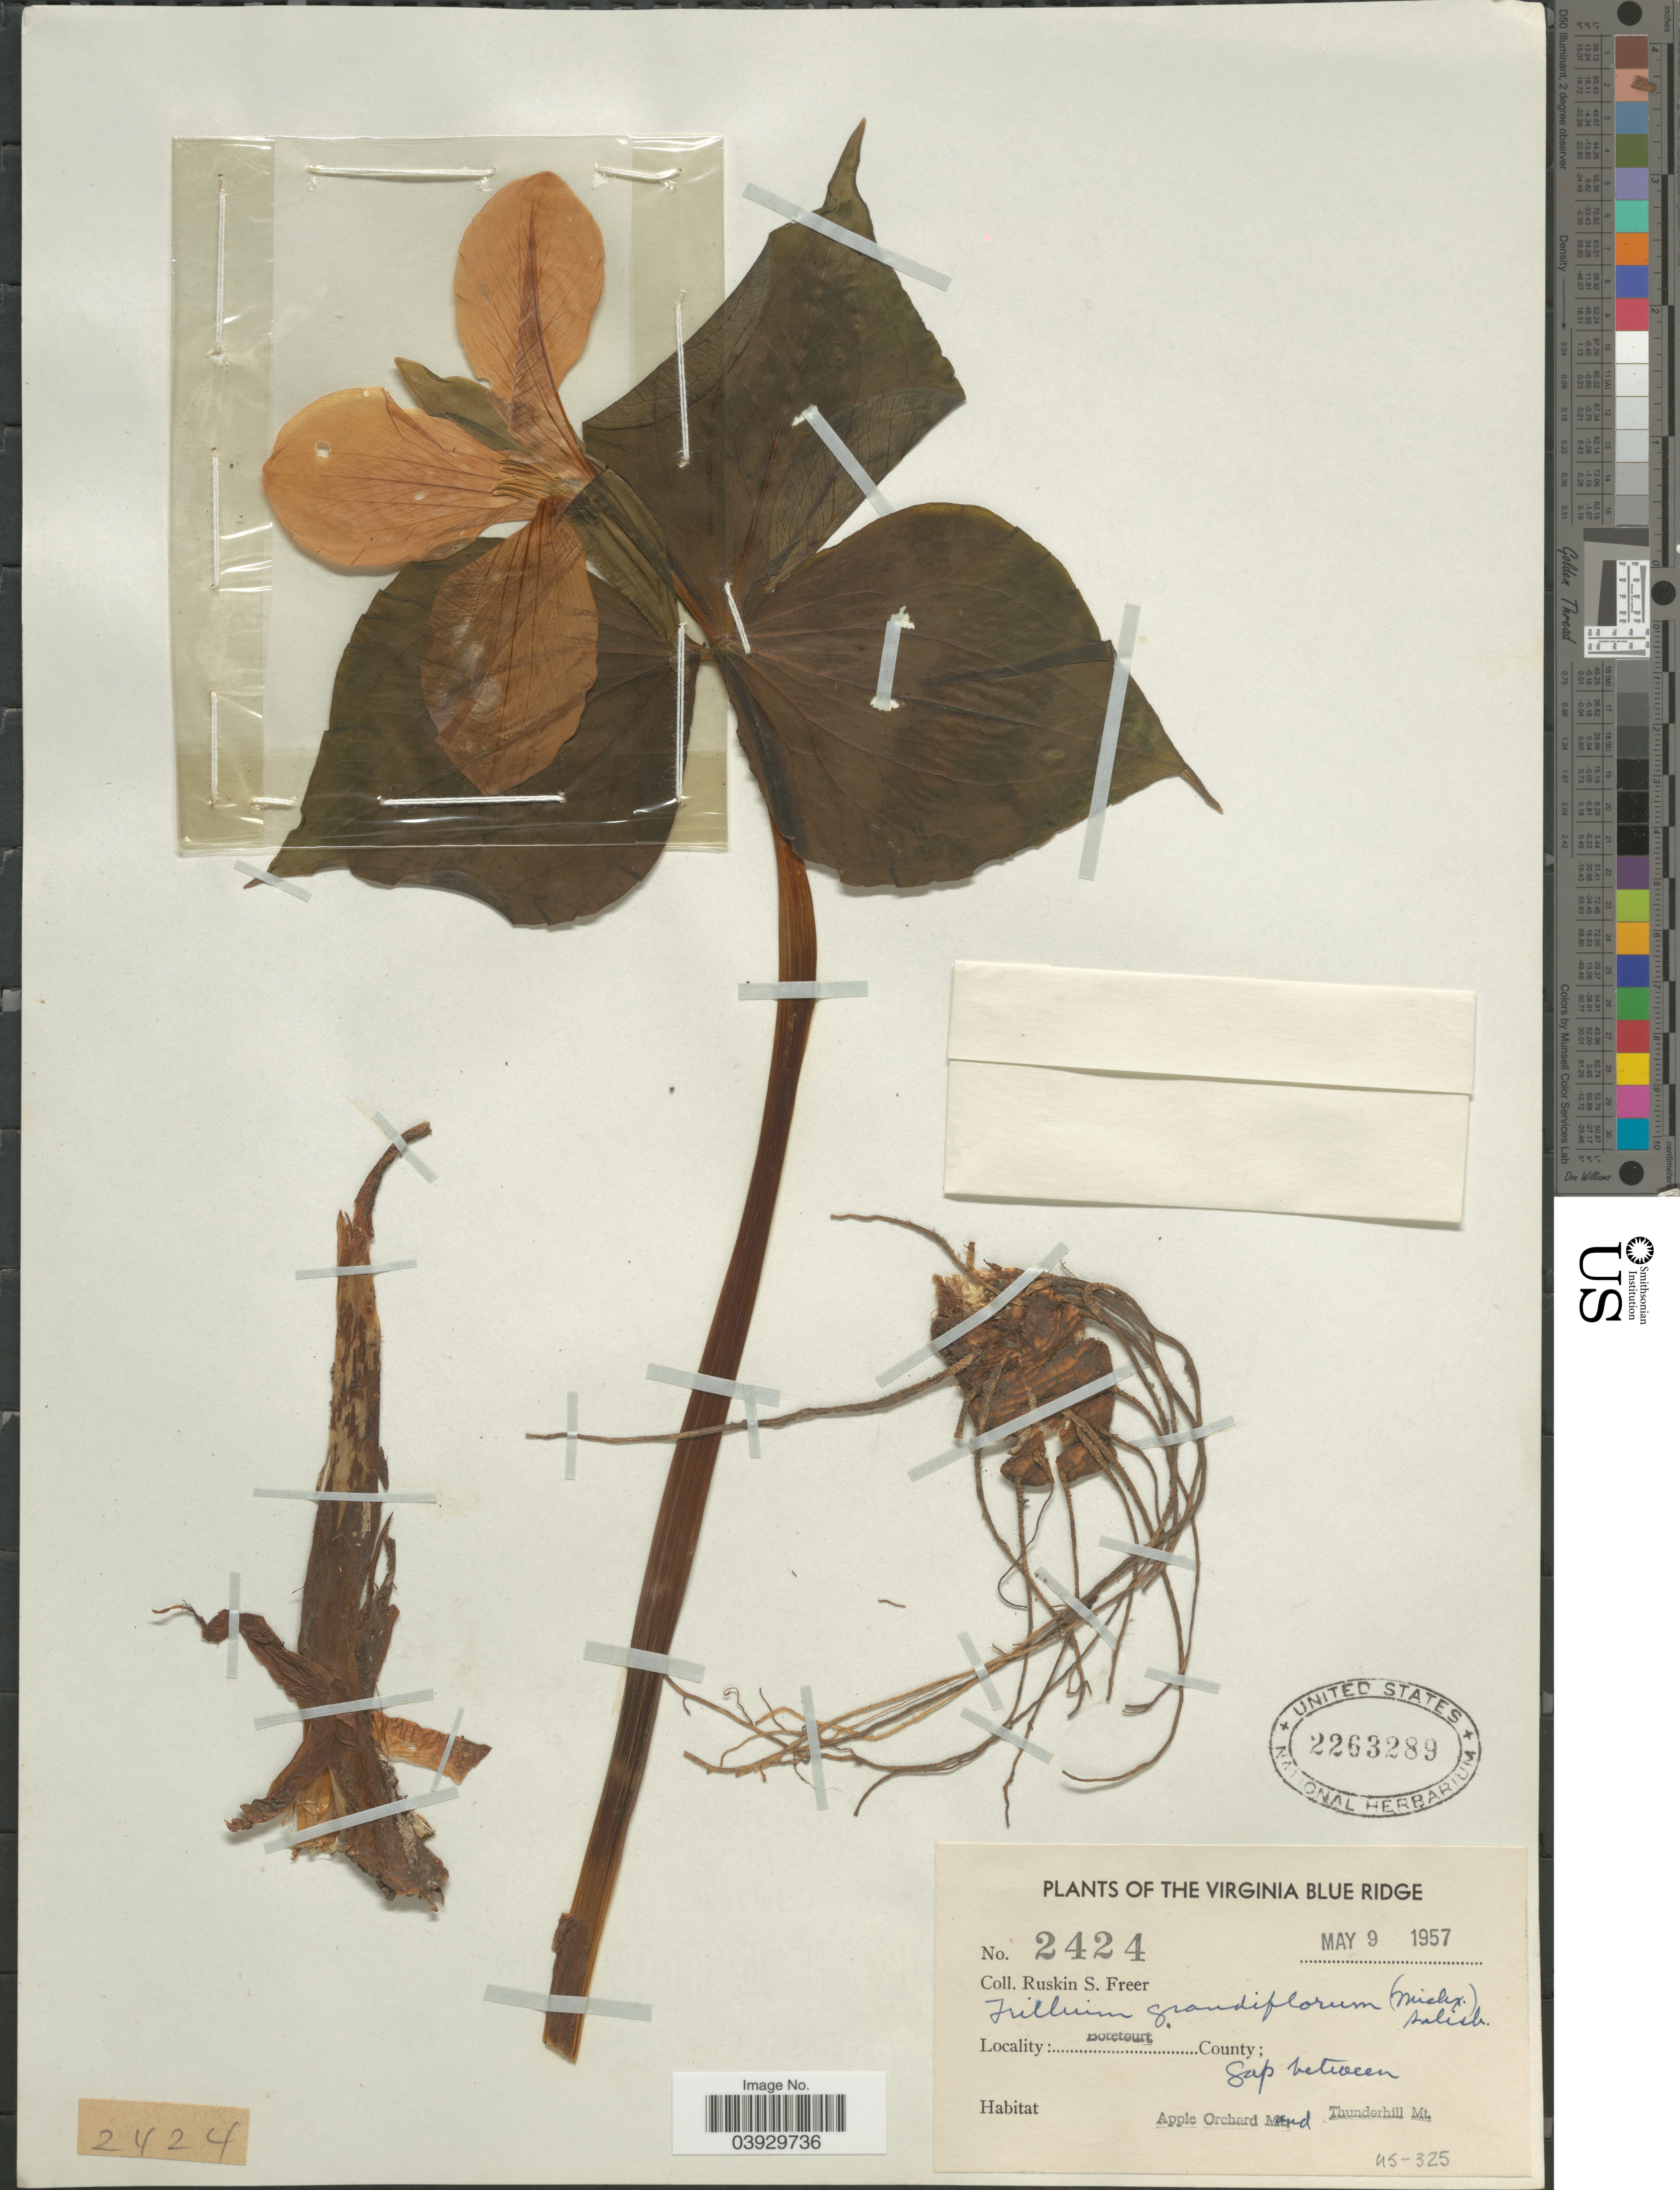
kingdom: Plantae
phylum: Tracheophyta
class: Liliopsida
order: Liliales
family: Melanthiaceae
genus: Trillium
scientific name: Trillium grandiflorum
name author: (Michx.) Salisb.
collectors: R. Freer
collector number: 2424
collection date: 1957-05-09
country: United States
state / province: Virginia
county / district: Botetourt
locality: The Virginia Blue Ridge. Botetourt County; Gap between Apple Orchard Mt and Thunderhill Mt.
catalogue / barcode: US 2263289